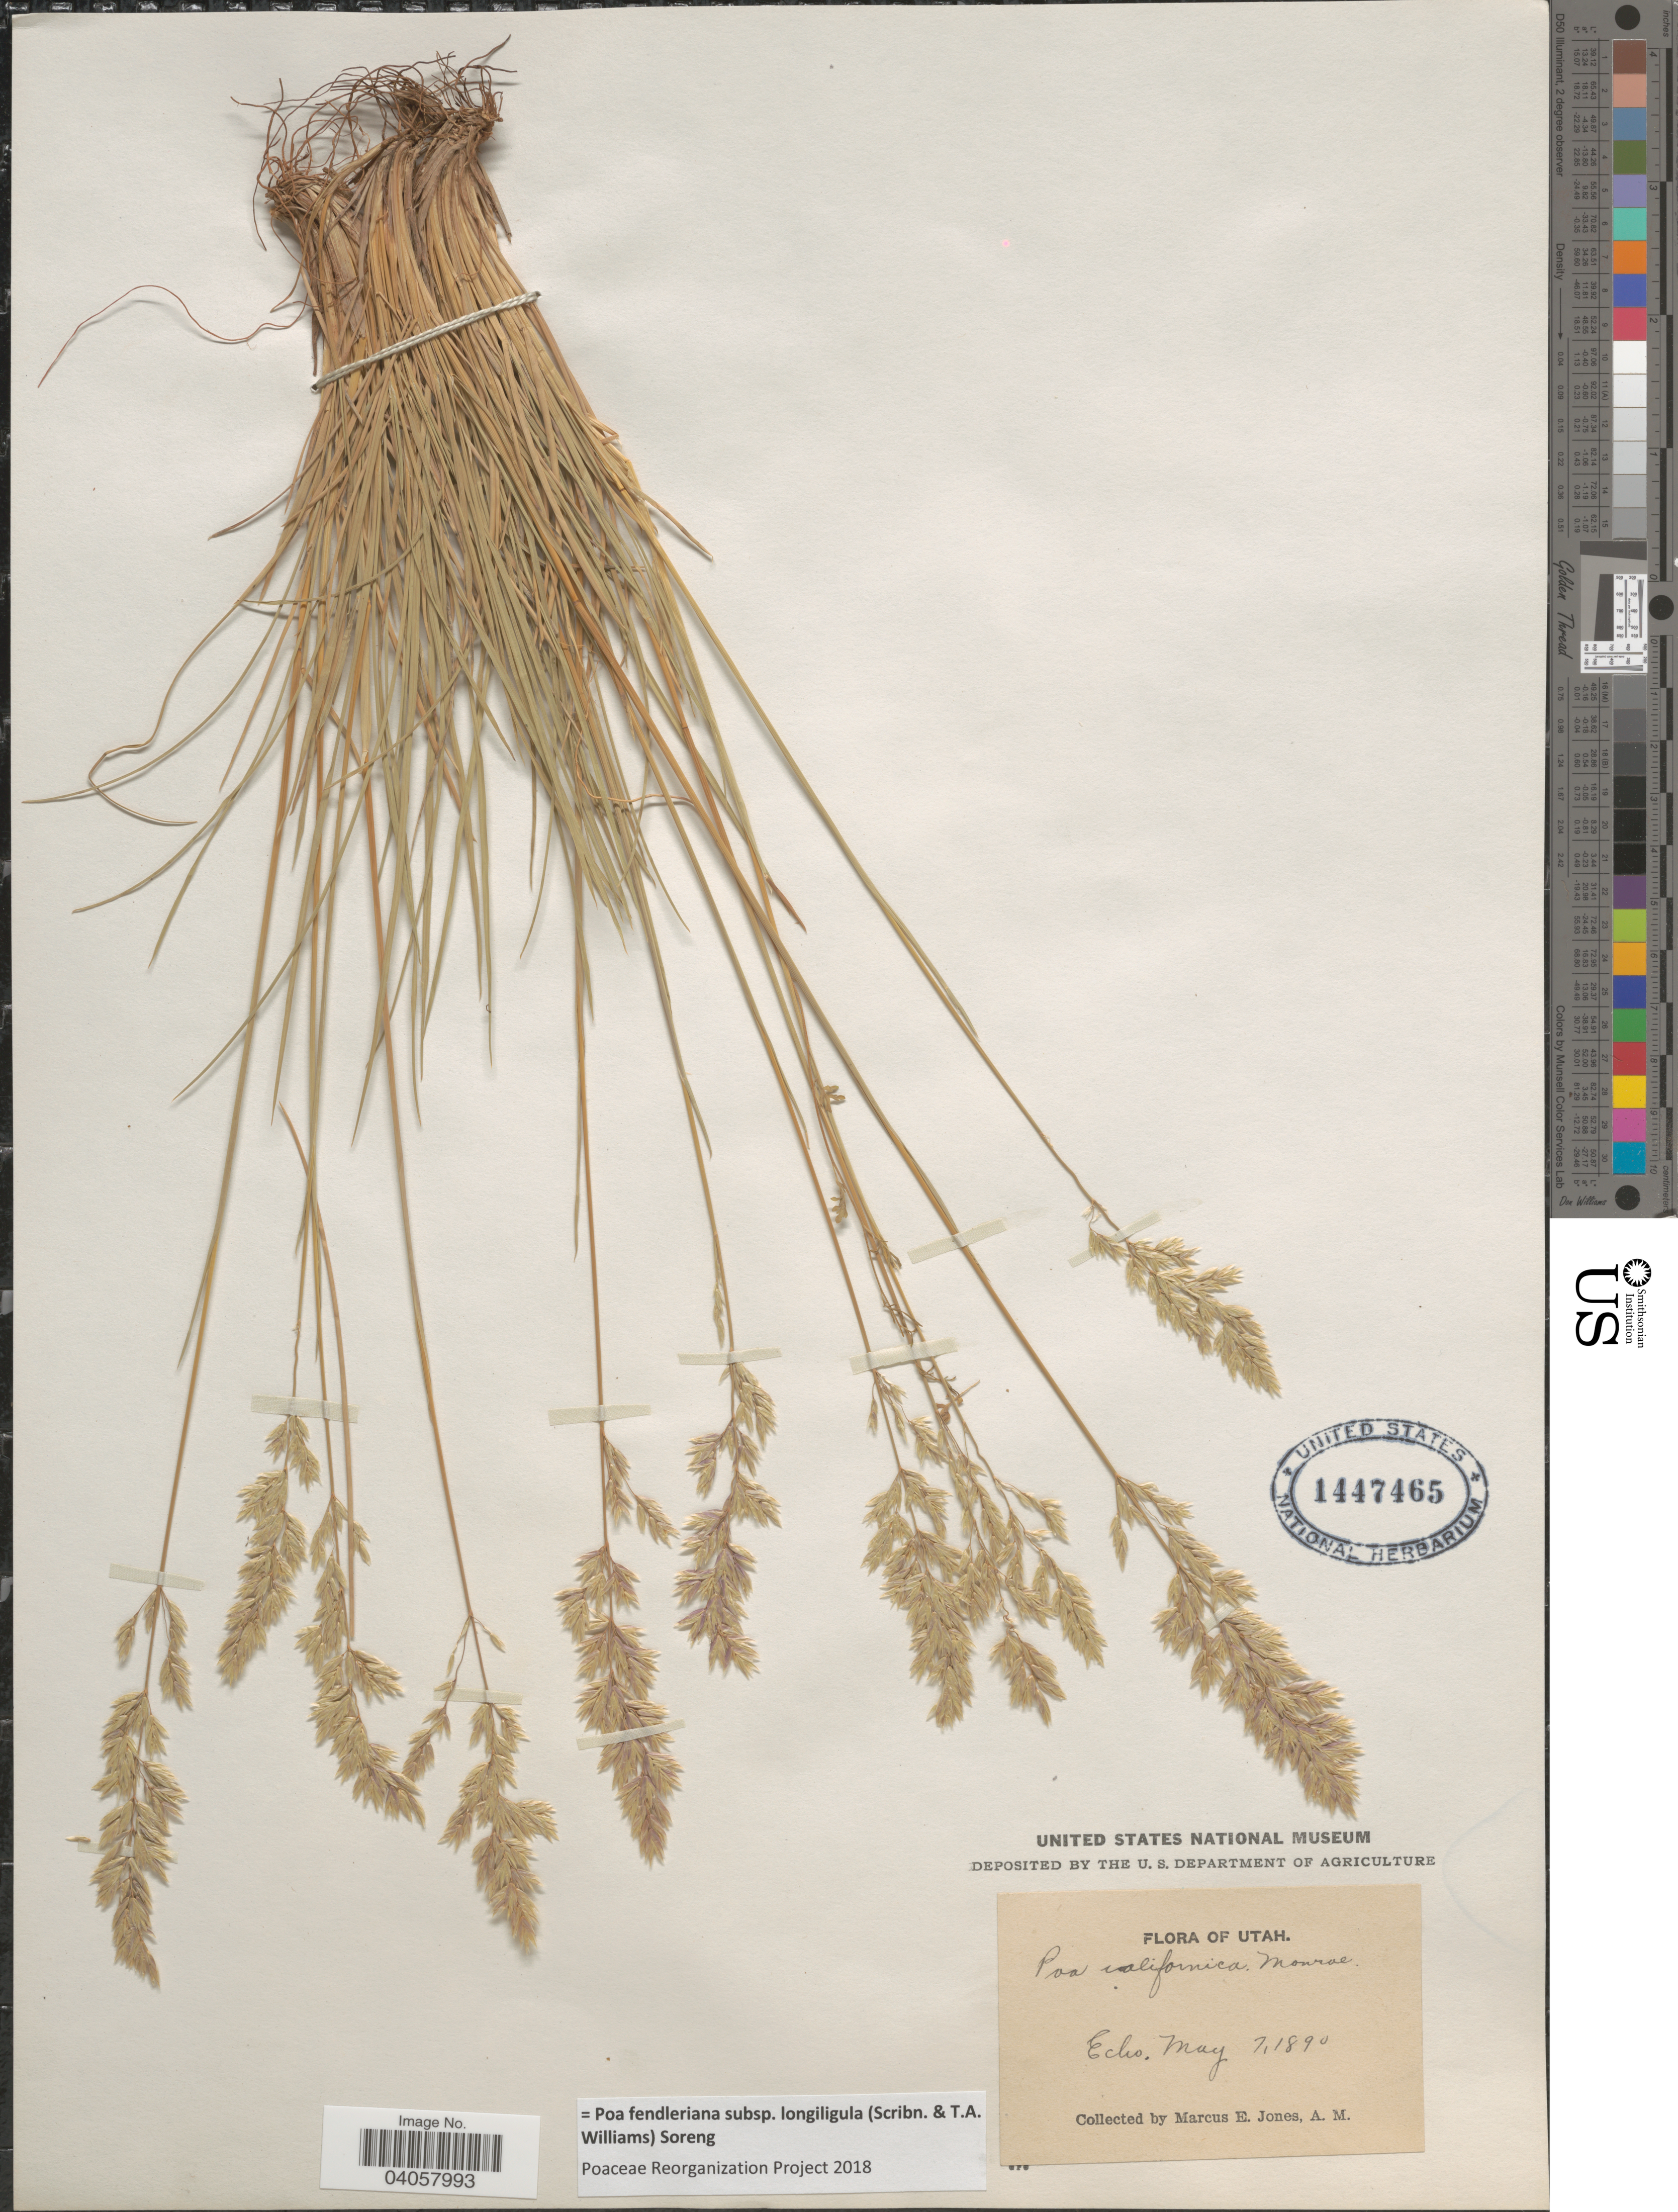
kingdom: Plantae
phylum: Tracheophyta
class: Liliopsida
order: Poales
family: Poaceae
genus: Poa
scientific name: Poa fendleriana subsp. longiligula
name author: (Scribn. & T.A. Williams) Soreng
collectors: M. E. Jones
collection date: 1890-05-07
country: United States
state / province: Utah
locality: Echo.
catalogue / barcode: US 1447465